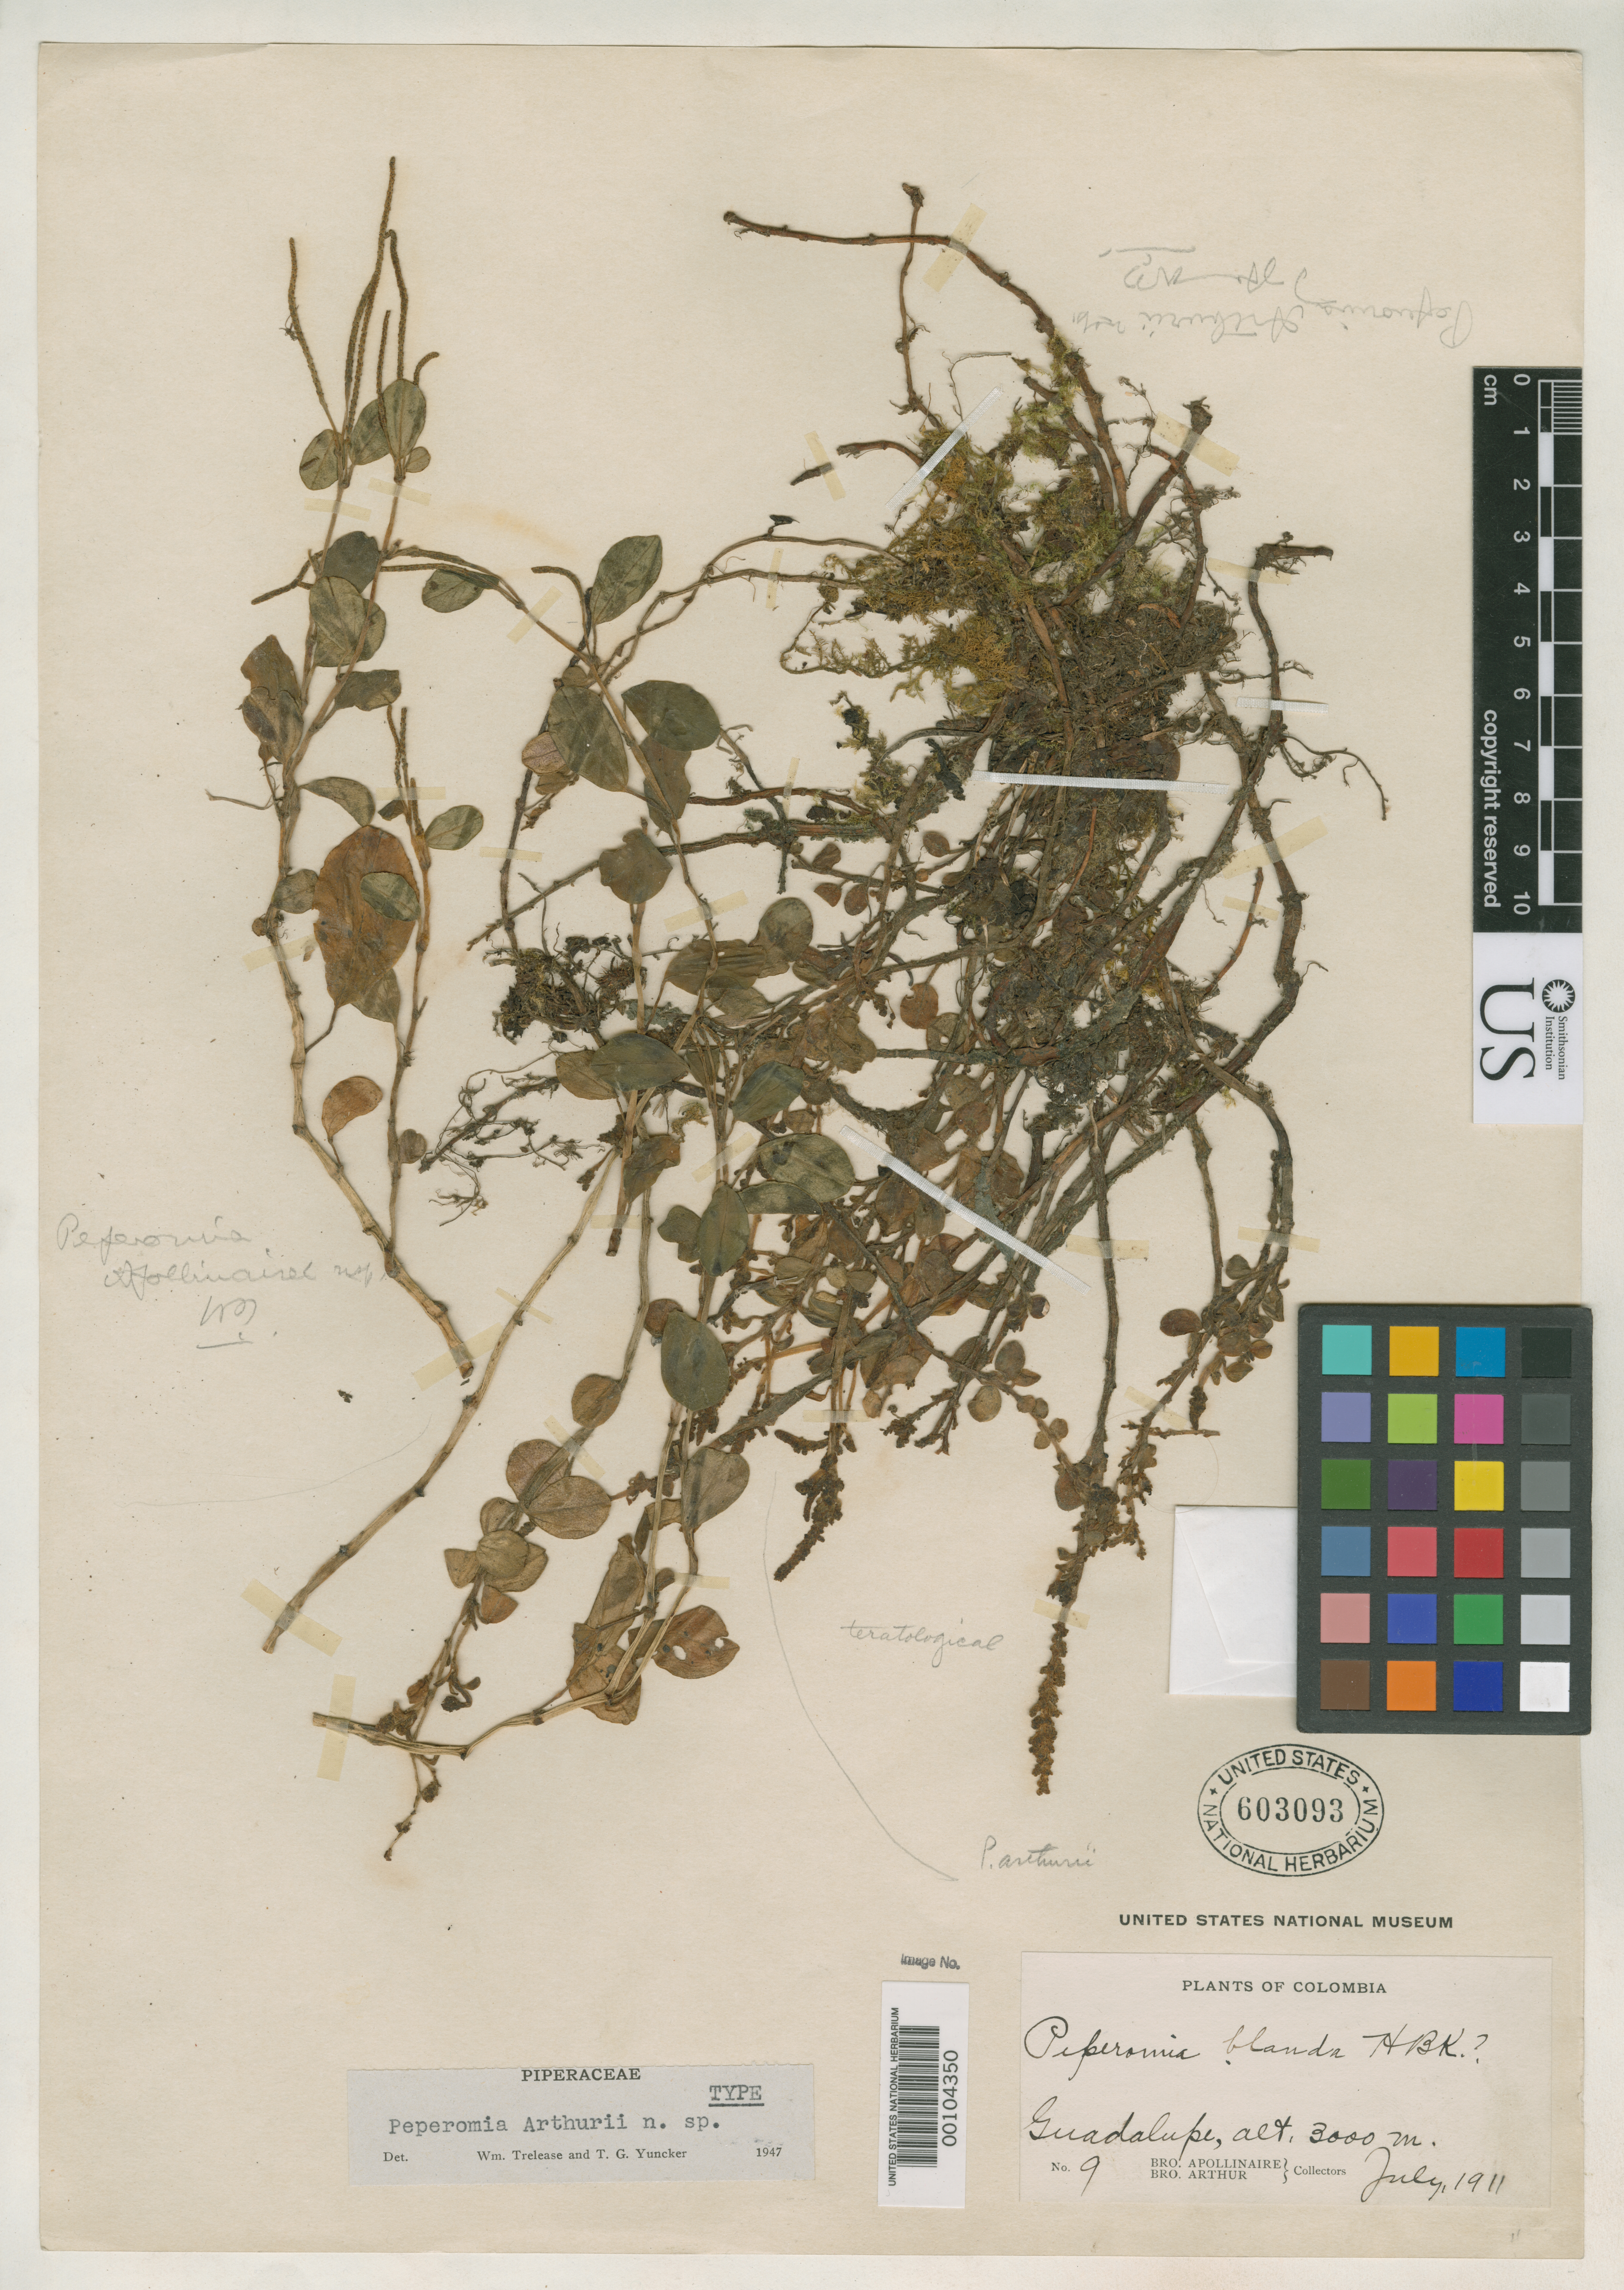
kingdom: Plantae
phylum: Tracheophyta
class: Magnoliopsida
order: Piperales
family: Piperaceae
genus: Peperomia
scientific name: Peperomia arthurii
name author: Trel. & Yunck.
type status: Holotype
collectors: B. Apollinar-Maria & Bro. Arthur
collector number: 9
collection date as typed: Jul 1911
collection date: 1911-07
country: Colombia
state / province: Cundinamarca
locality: Guadalupe.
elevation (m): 3000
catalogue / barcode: US 603093